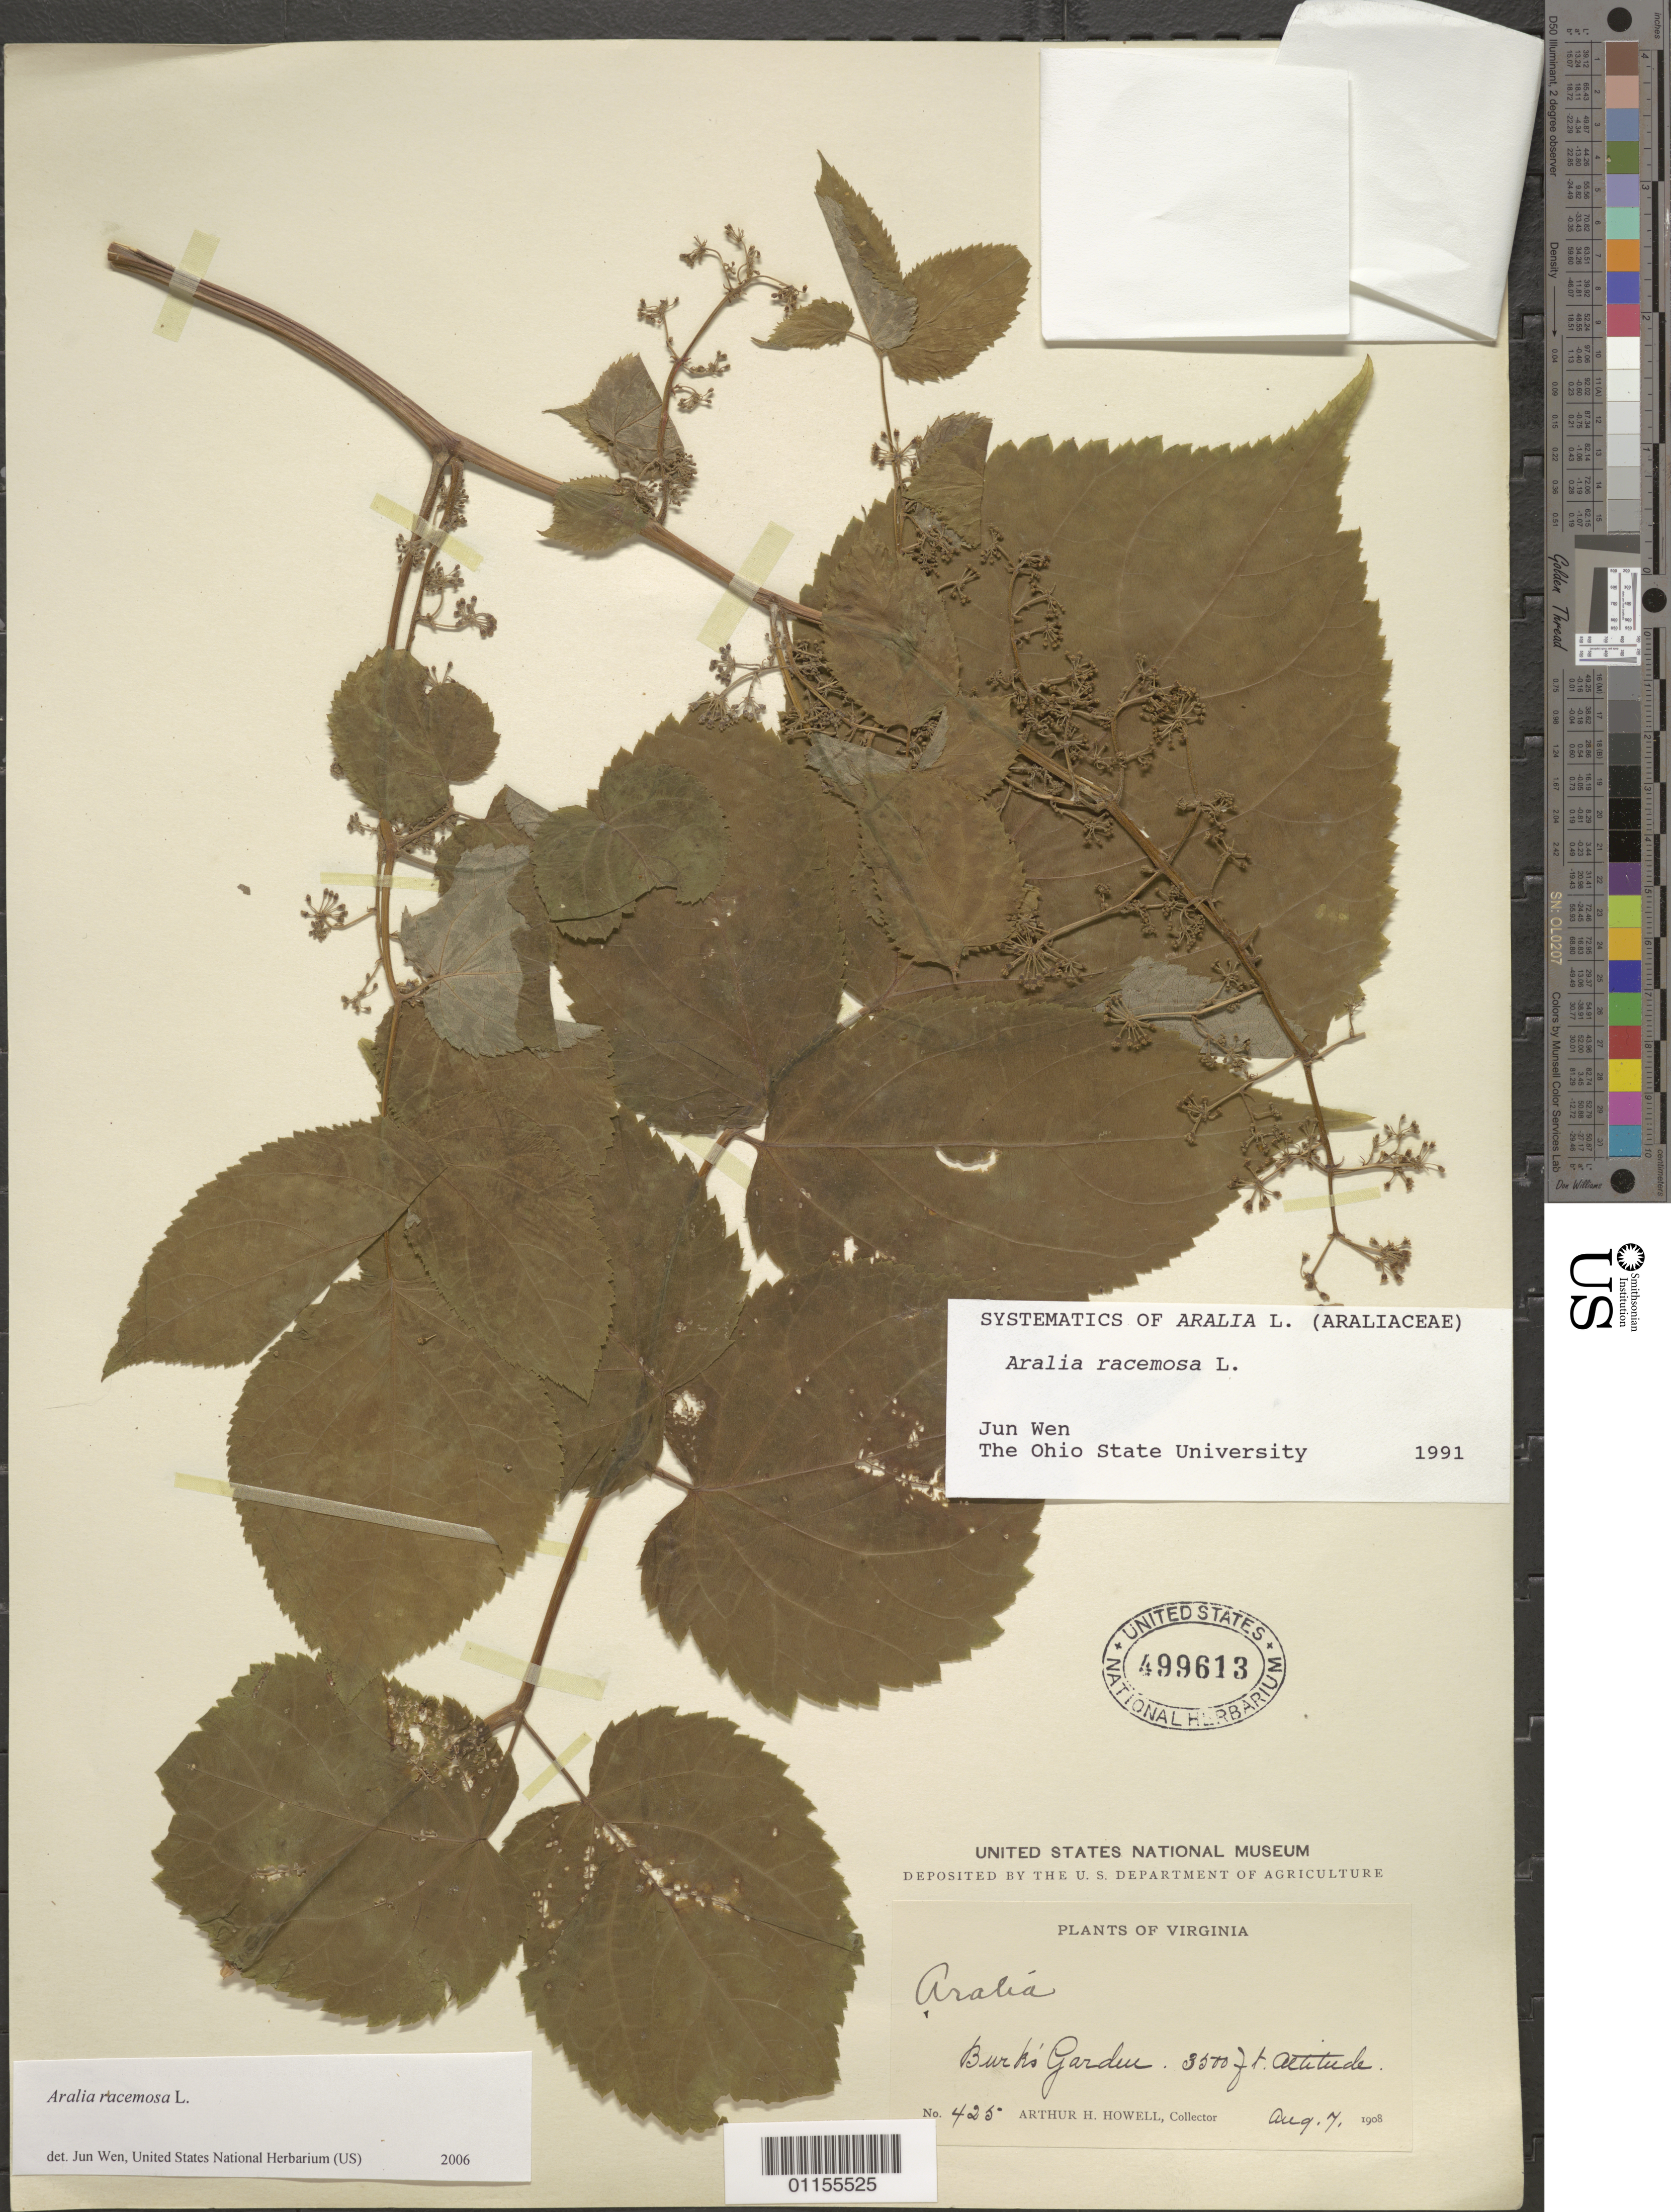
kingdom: Plantae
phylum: Tracheophyta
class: Magnoliopsida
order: Apiales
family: Araliaceae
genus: Aralia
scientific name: Aralia racemosa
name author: L.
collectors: A. H. Howell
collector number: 425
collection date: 1908-08-07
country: United States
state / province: Virginia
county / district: Tazewell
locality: Burke's Garden.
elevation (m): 1067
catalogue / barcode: US 499613